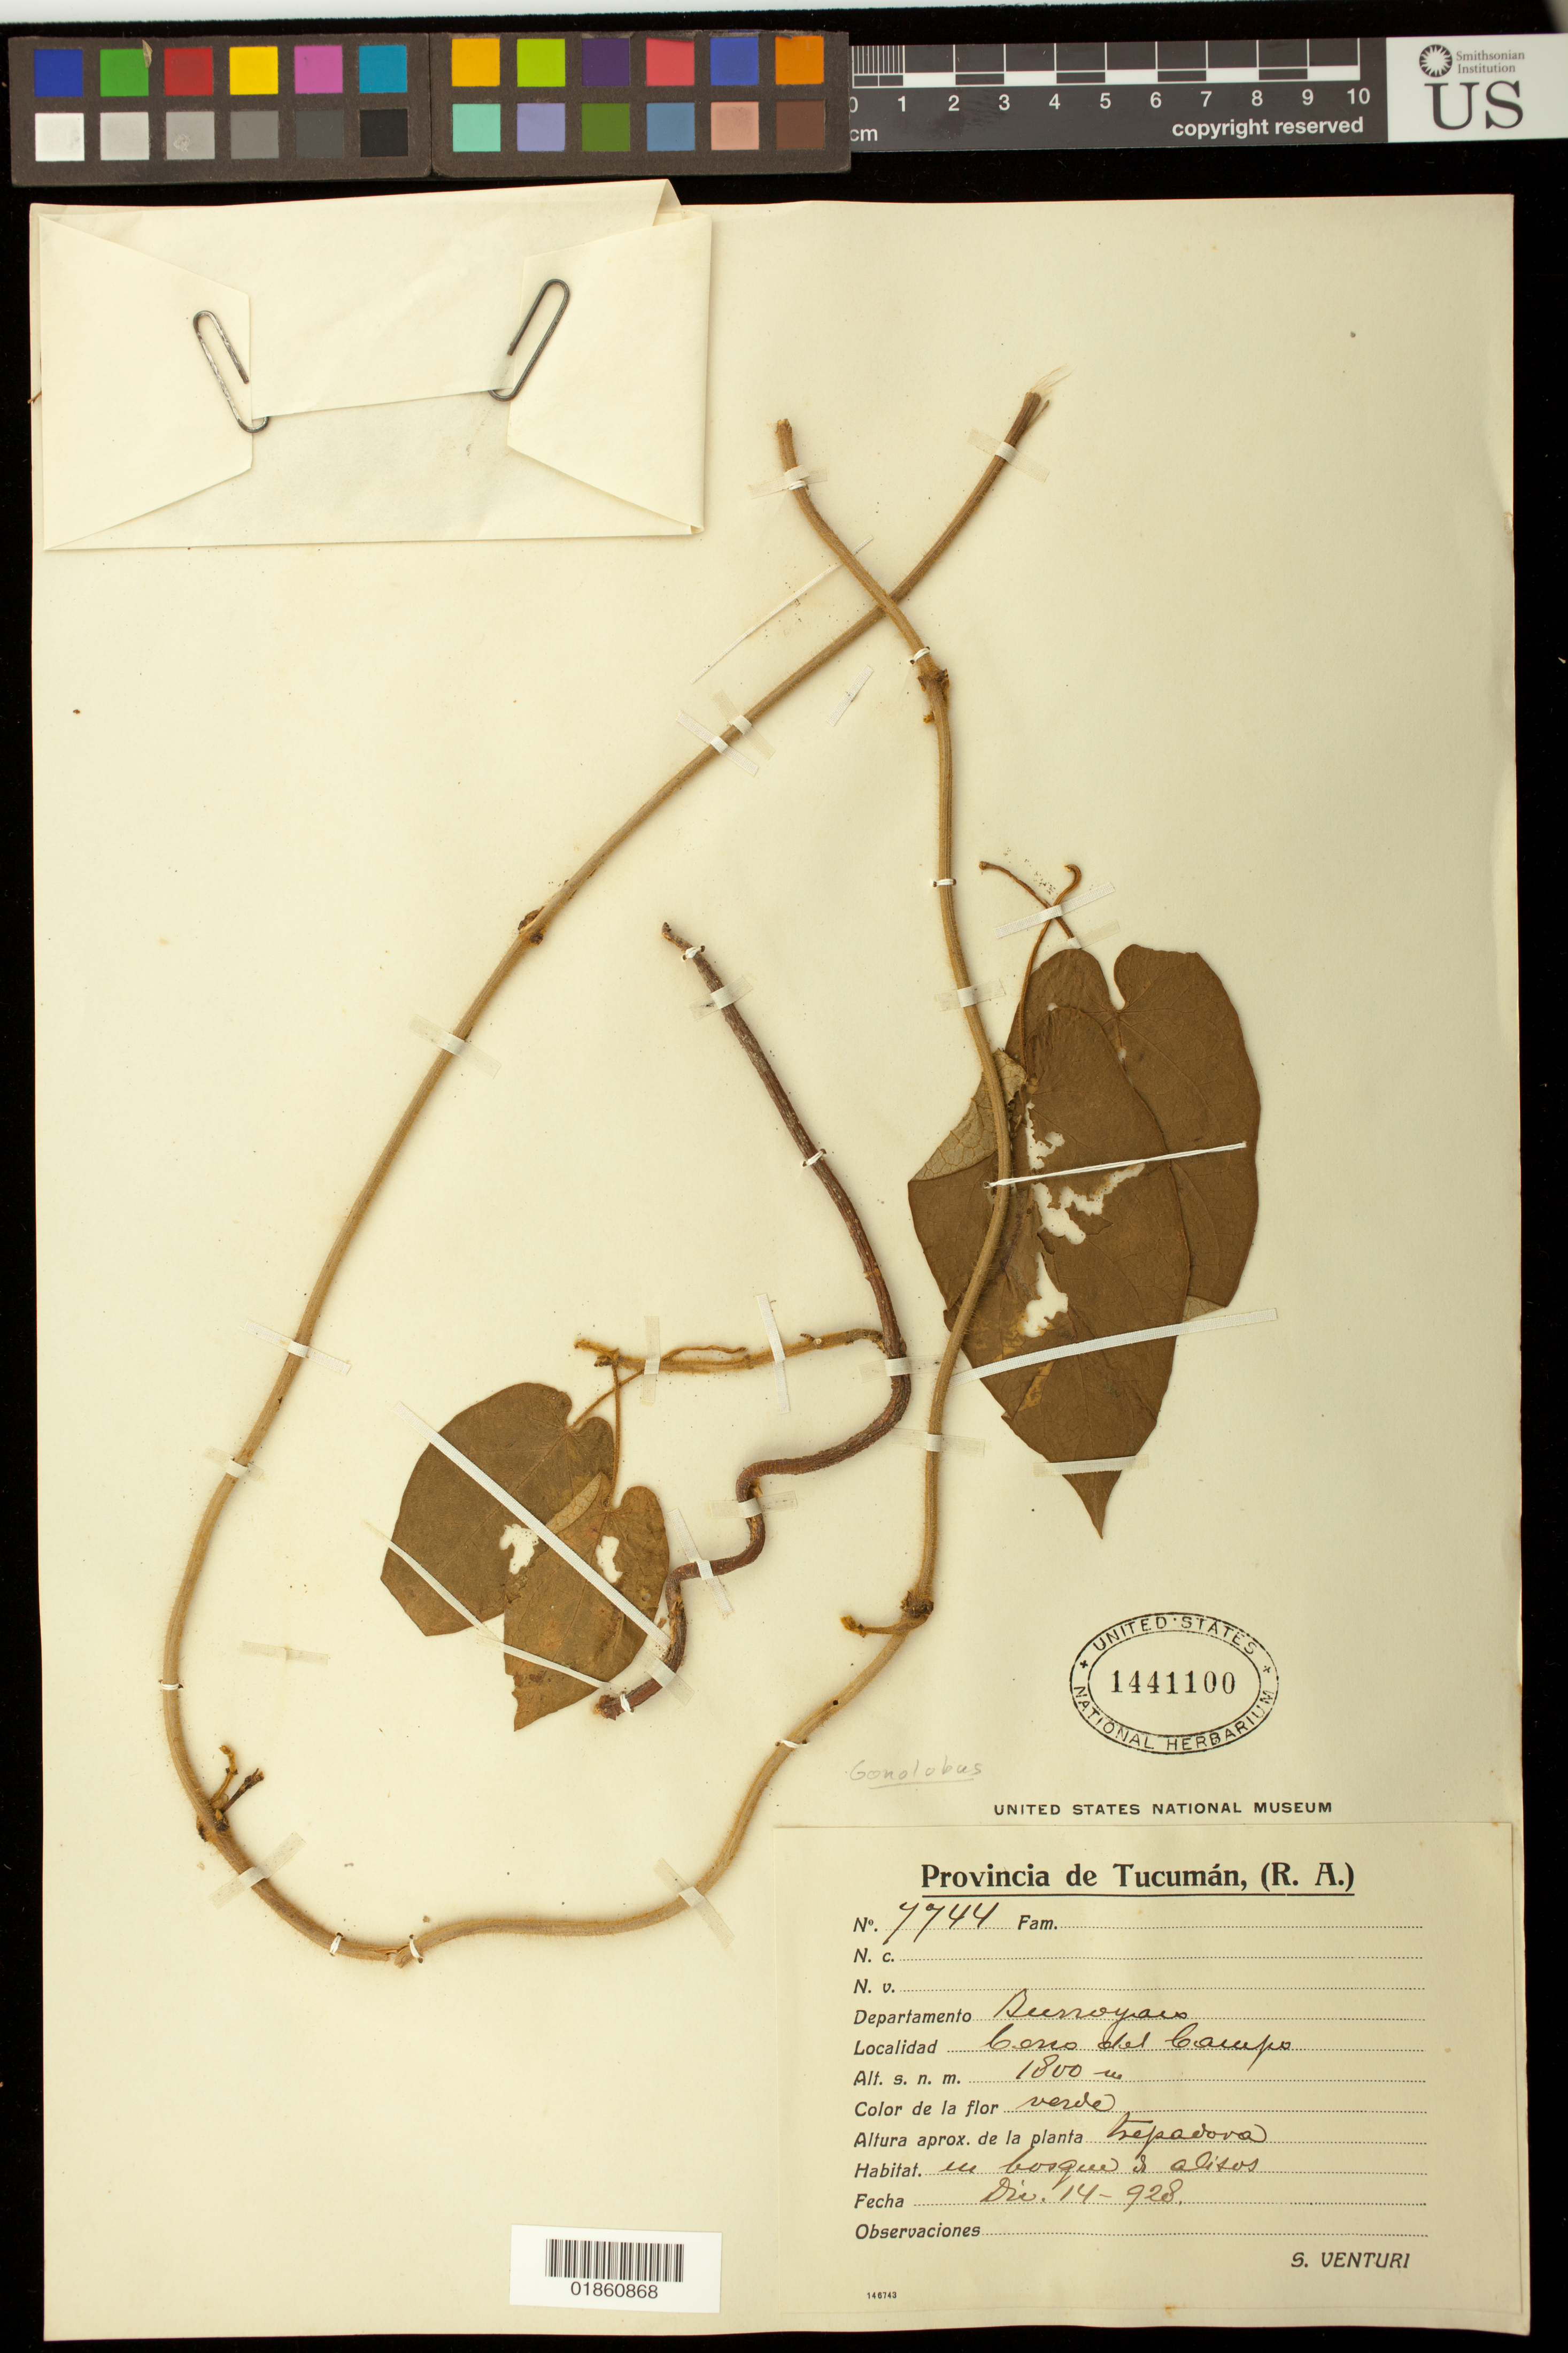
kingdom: Plantae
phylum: Tracheophyta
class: Magnoliopsida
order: Gentianales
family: Apocynaceae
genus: Gonolobus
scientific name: Gonolobus sp.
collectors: S. Venturi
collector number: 7744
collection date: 1928-12-14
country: Argentina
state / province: Tucuman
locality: Departamento: Burruyacú, Cerro del Campo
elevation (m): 1800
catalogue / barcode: US 1441100